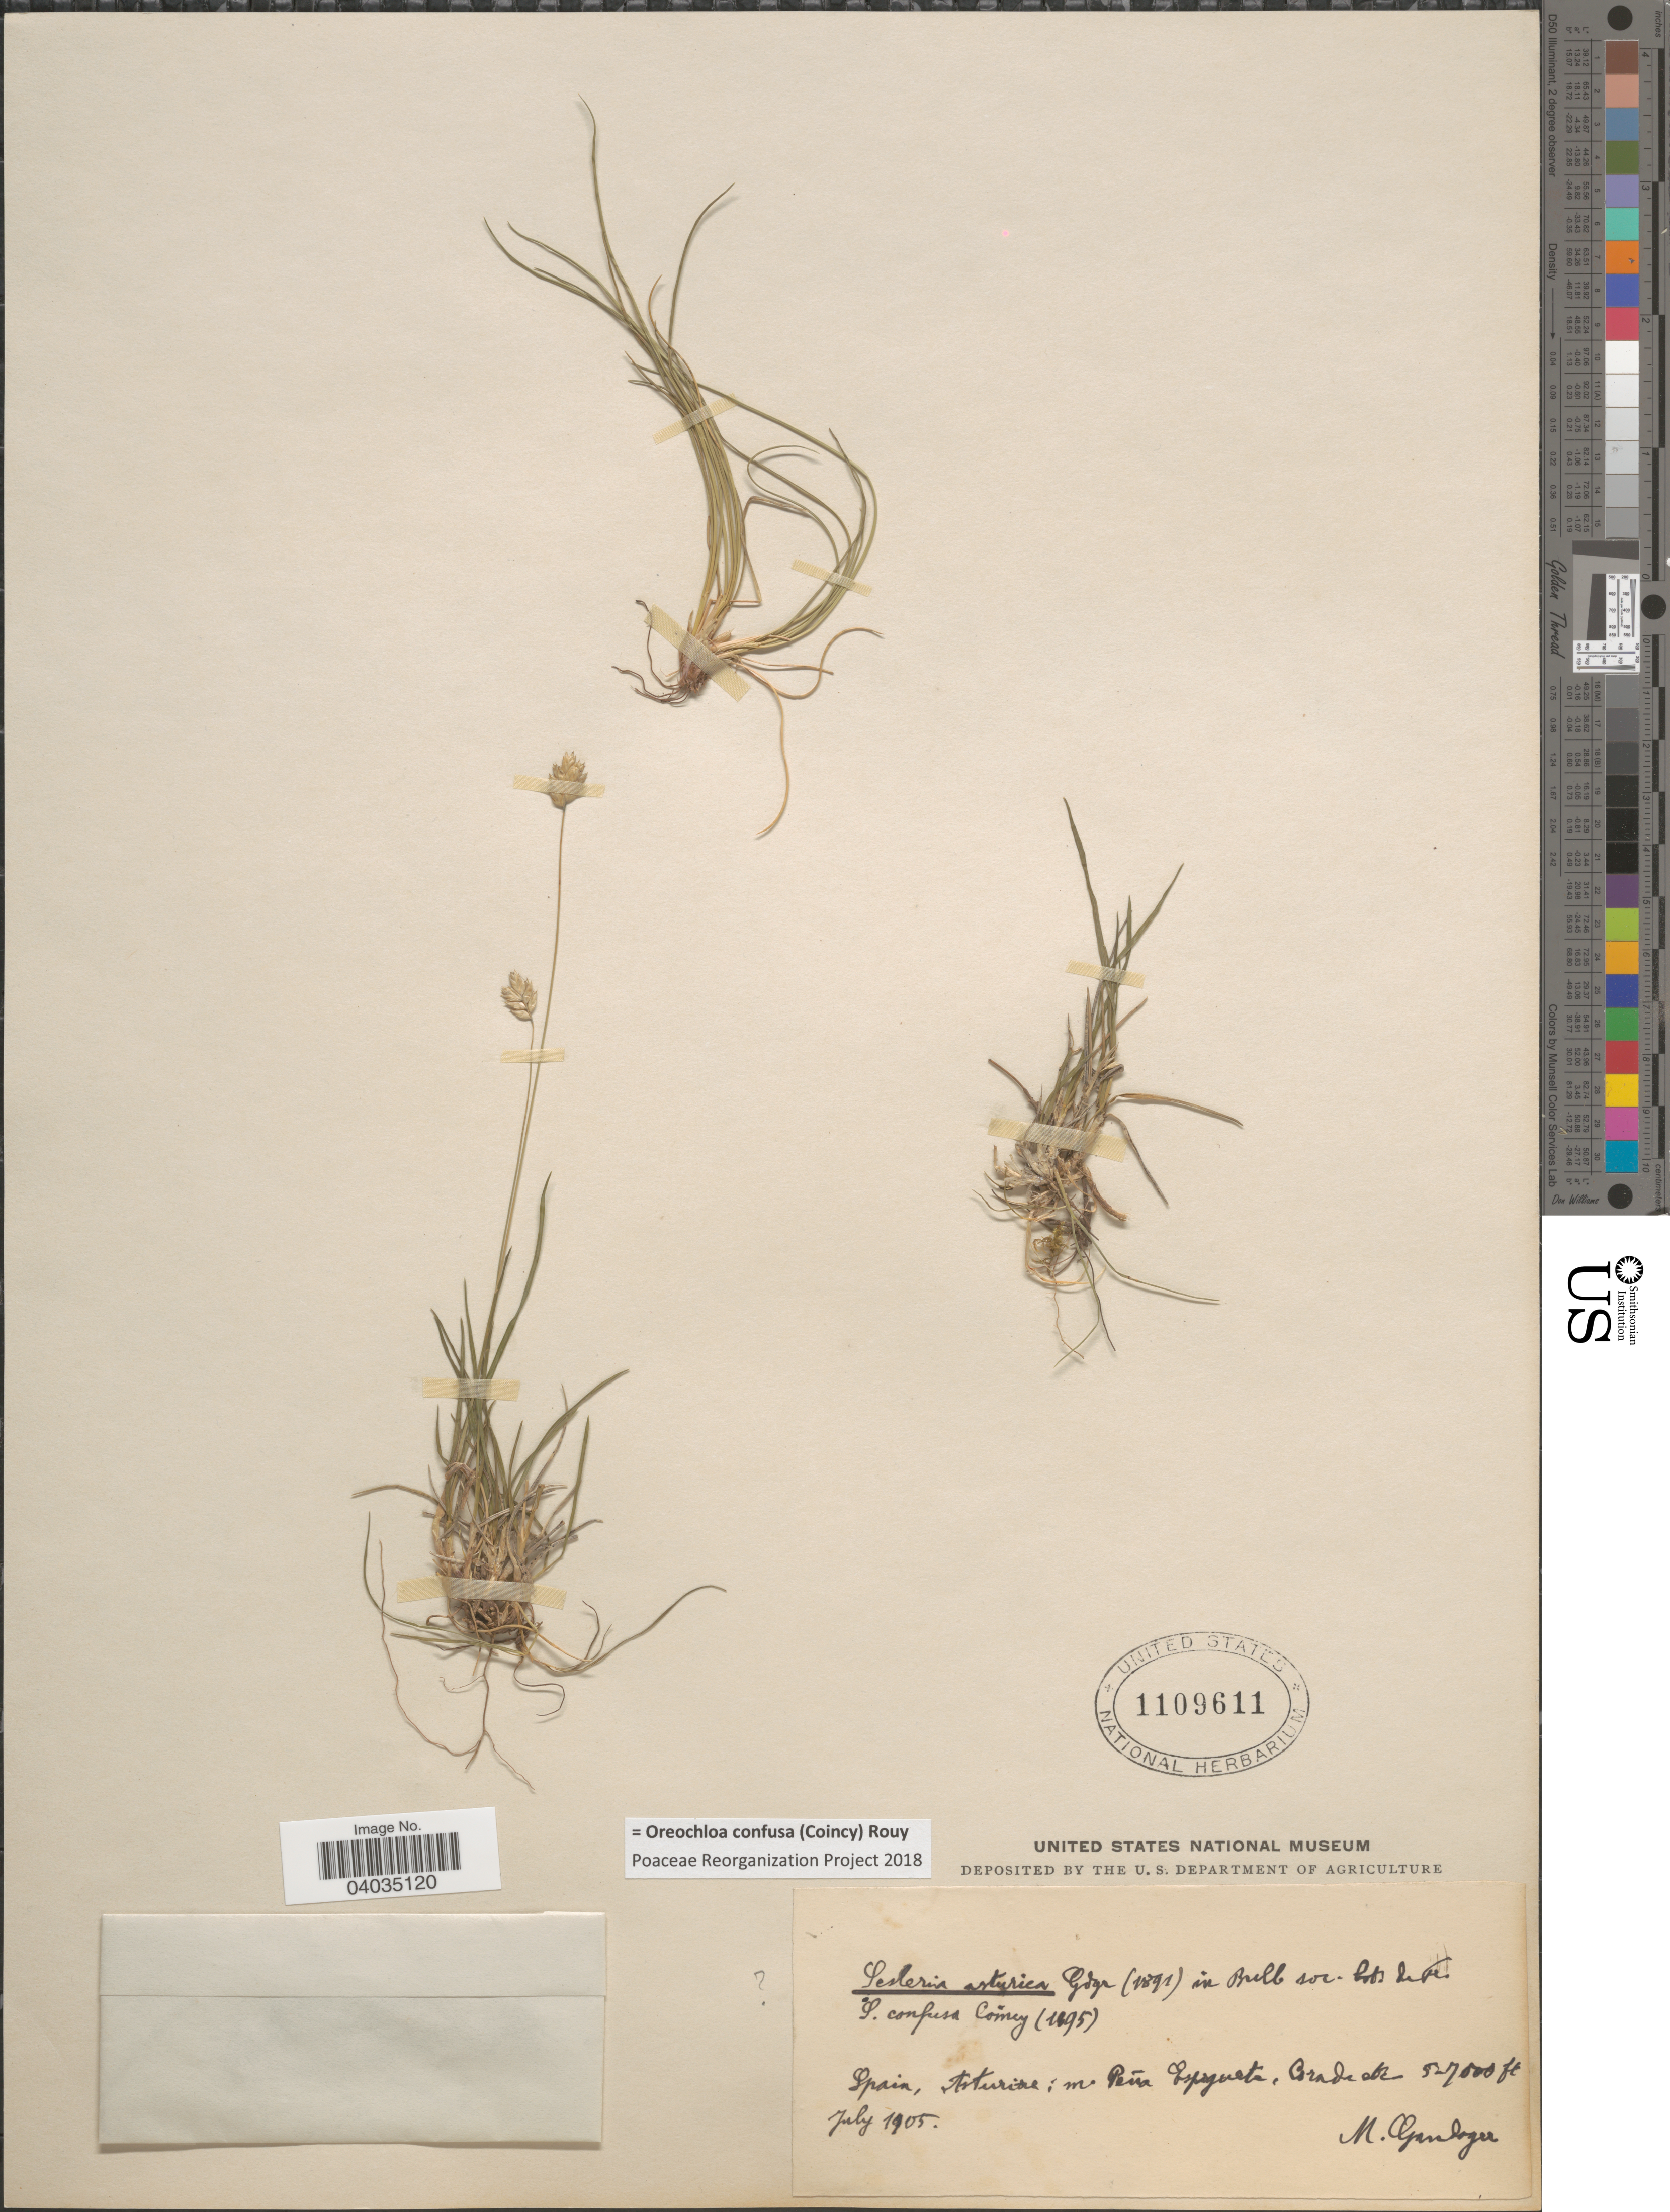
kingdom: Plantae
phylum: Tracheophyta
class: Liliopsida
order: Poales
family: Poaceae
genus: Oreochloa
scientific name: Oreochloa confusa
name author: (Coincy) Rouy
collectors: M. Gandoger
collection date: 1905-07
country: Spain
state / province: Principado de Asturias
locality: Asturiae: m Peña Espiguete, Grade [illegible text].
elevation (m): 1524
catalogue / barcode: US 1109611